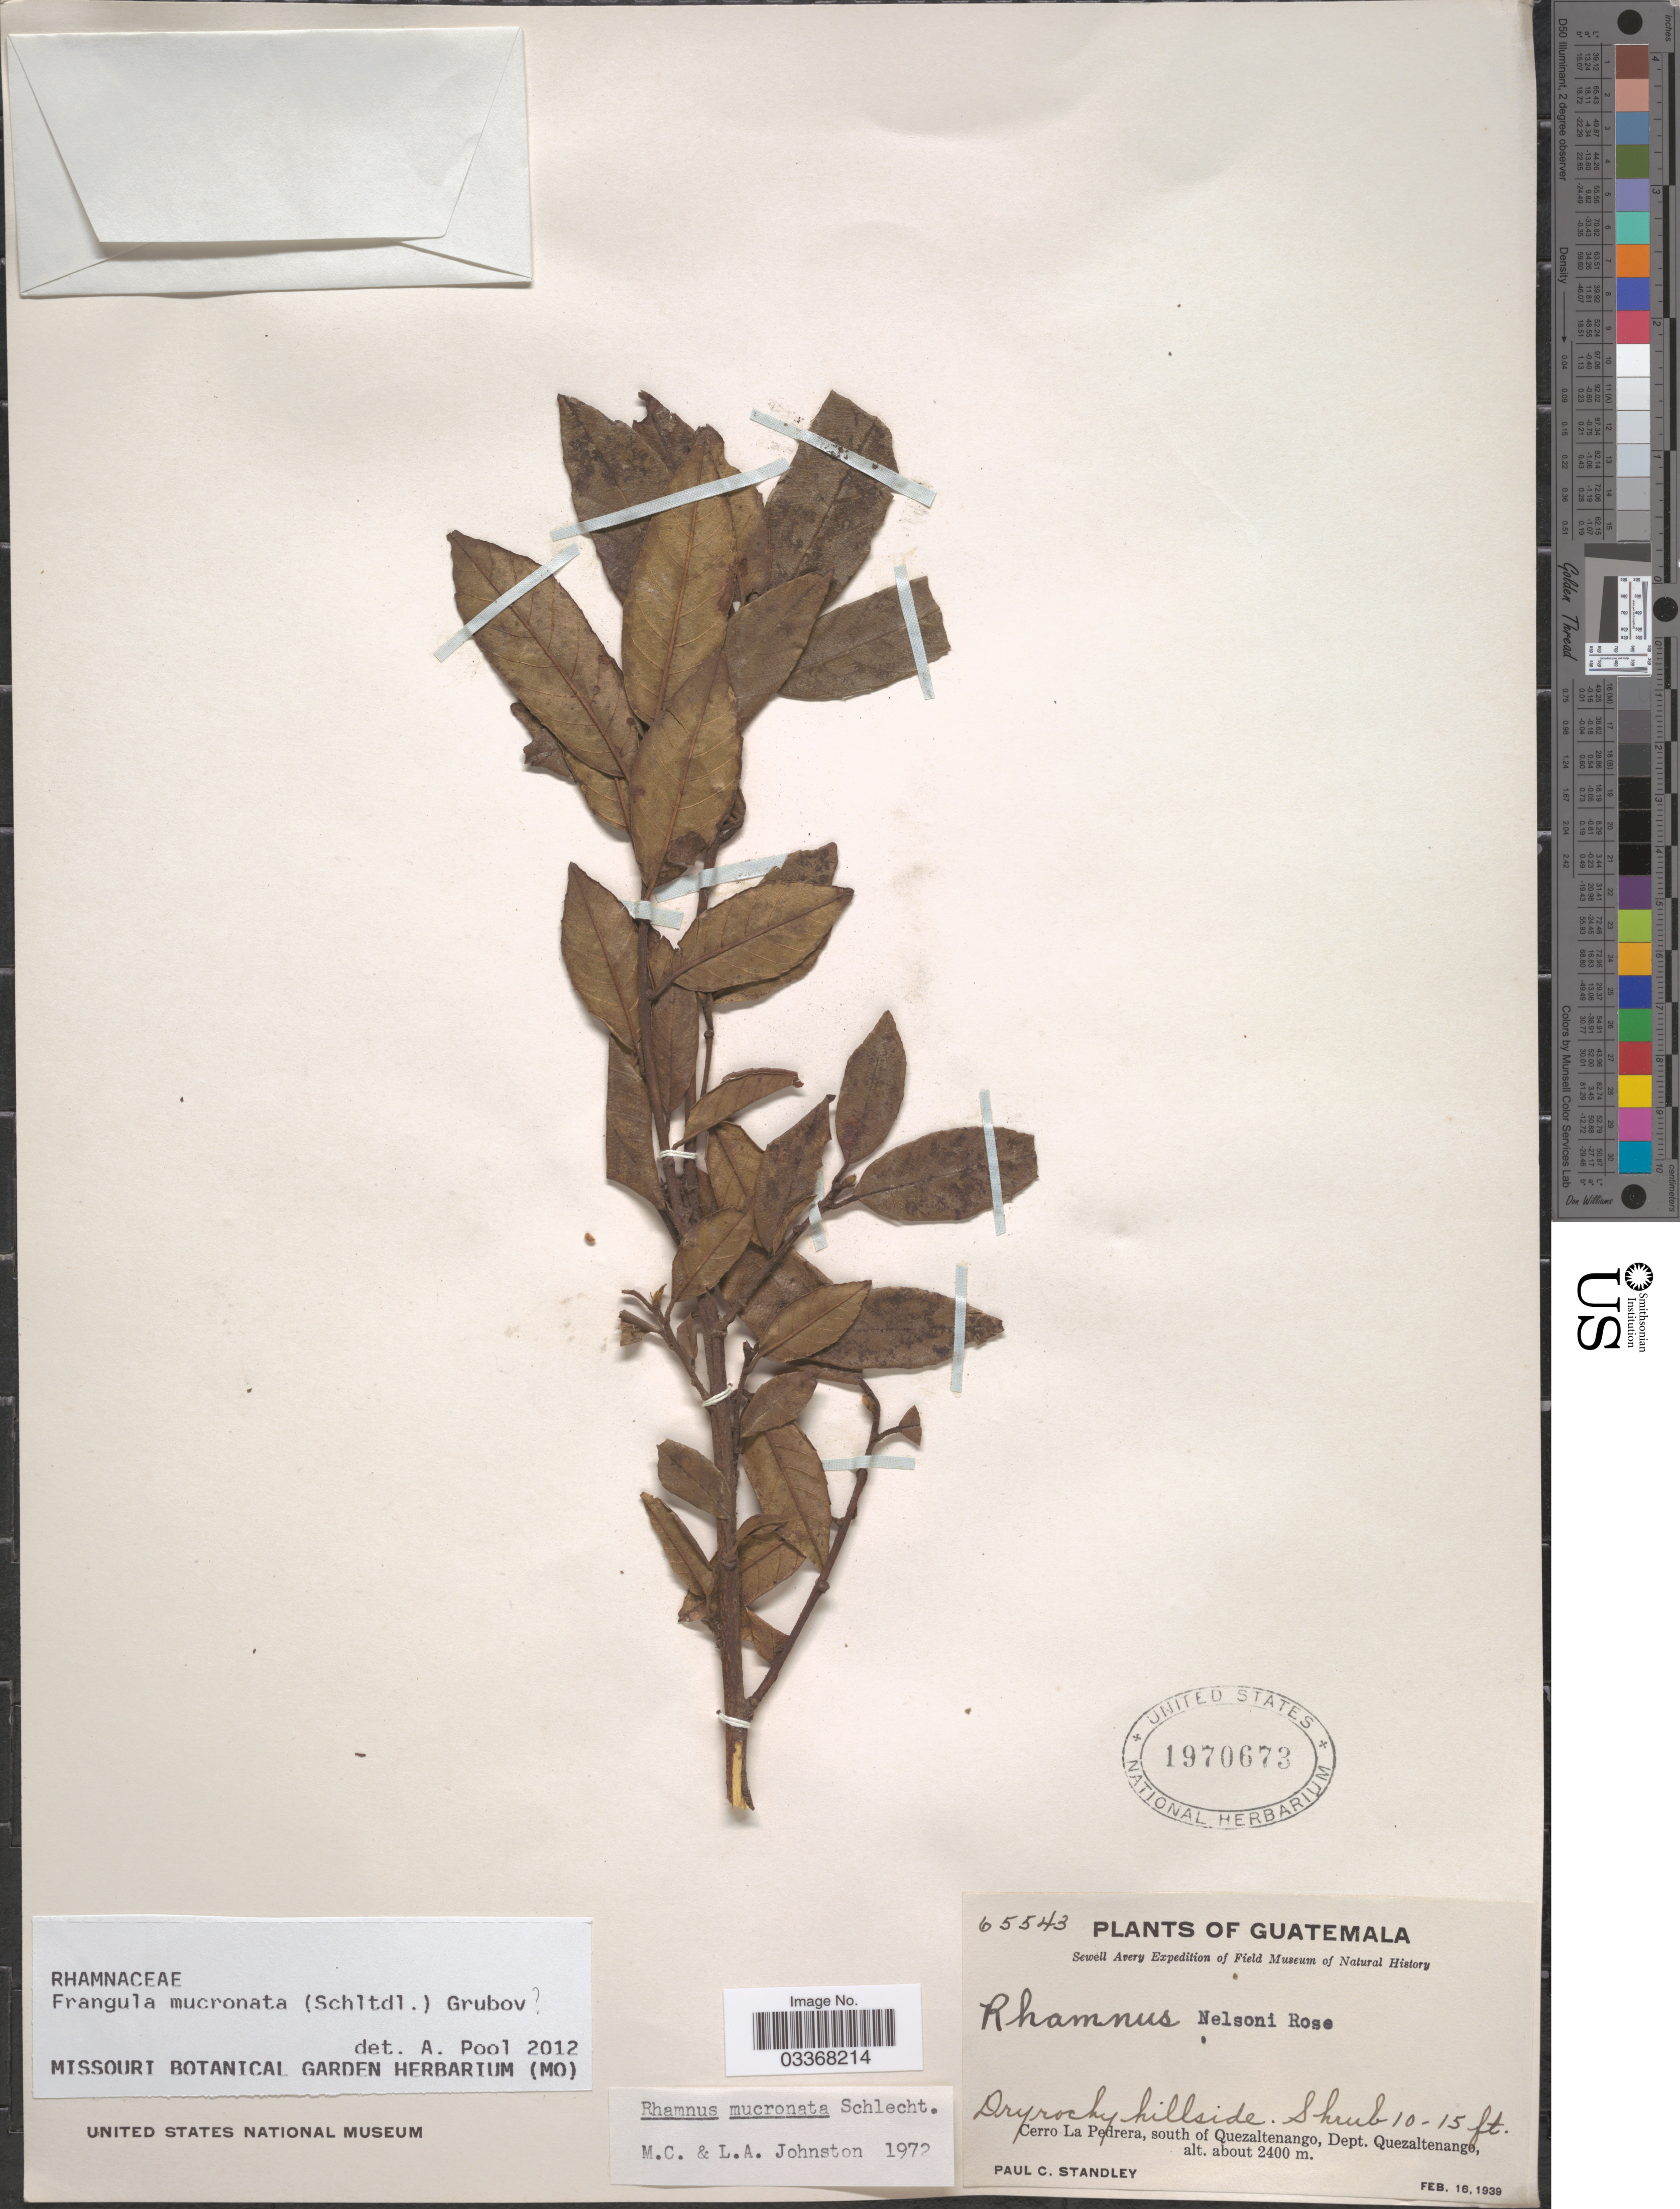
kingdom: Plantae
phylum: Tracheophyta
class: Magnoliopsida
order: Rosales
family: Rhamnaceae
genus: Frangula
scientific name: Frangula mucronata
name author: (Schltdl.) Grubov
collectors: P. C. Standley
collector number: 65543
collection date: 1939-02-16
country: Guatemala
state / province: Quetzaltenango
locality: Cerro La Pedrera, south of Quezaltenango, Dept. Quezaltenango.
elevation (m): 2400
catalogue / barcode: US 1970673